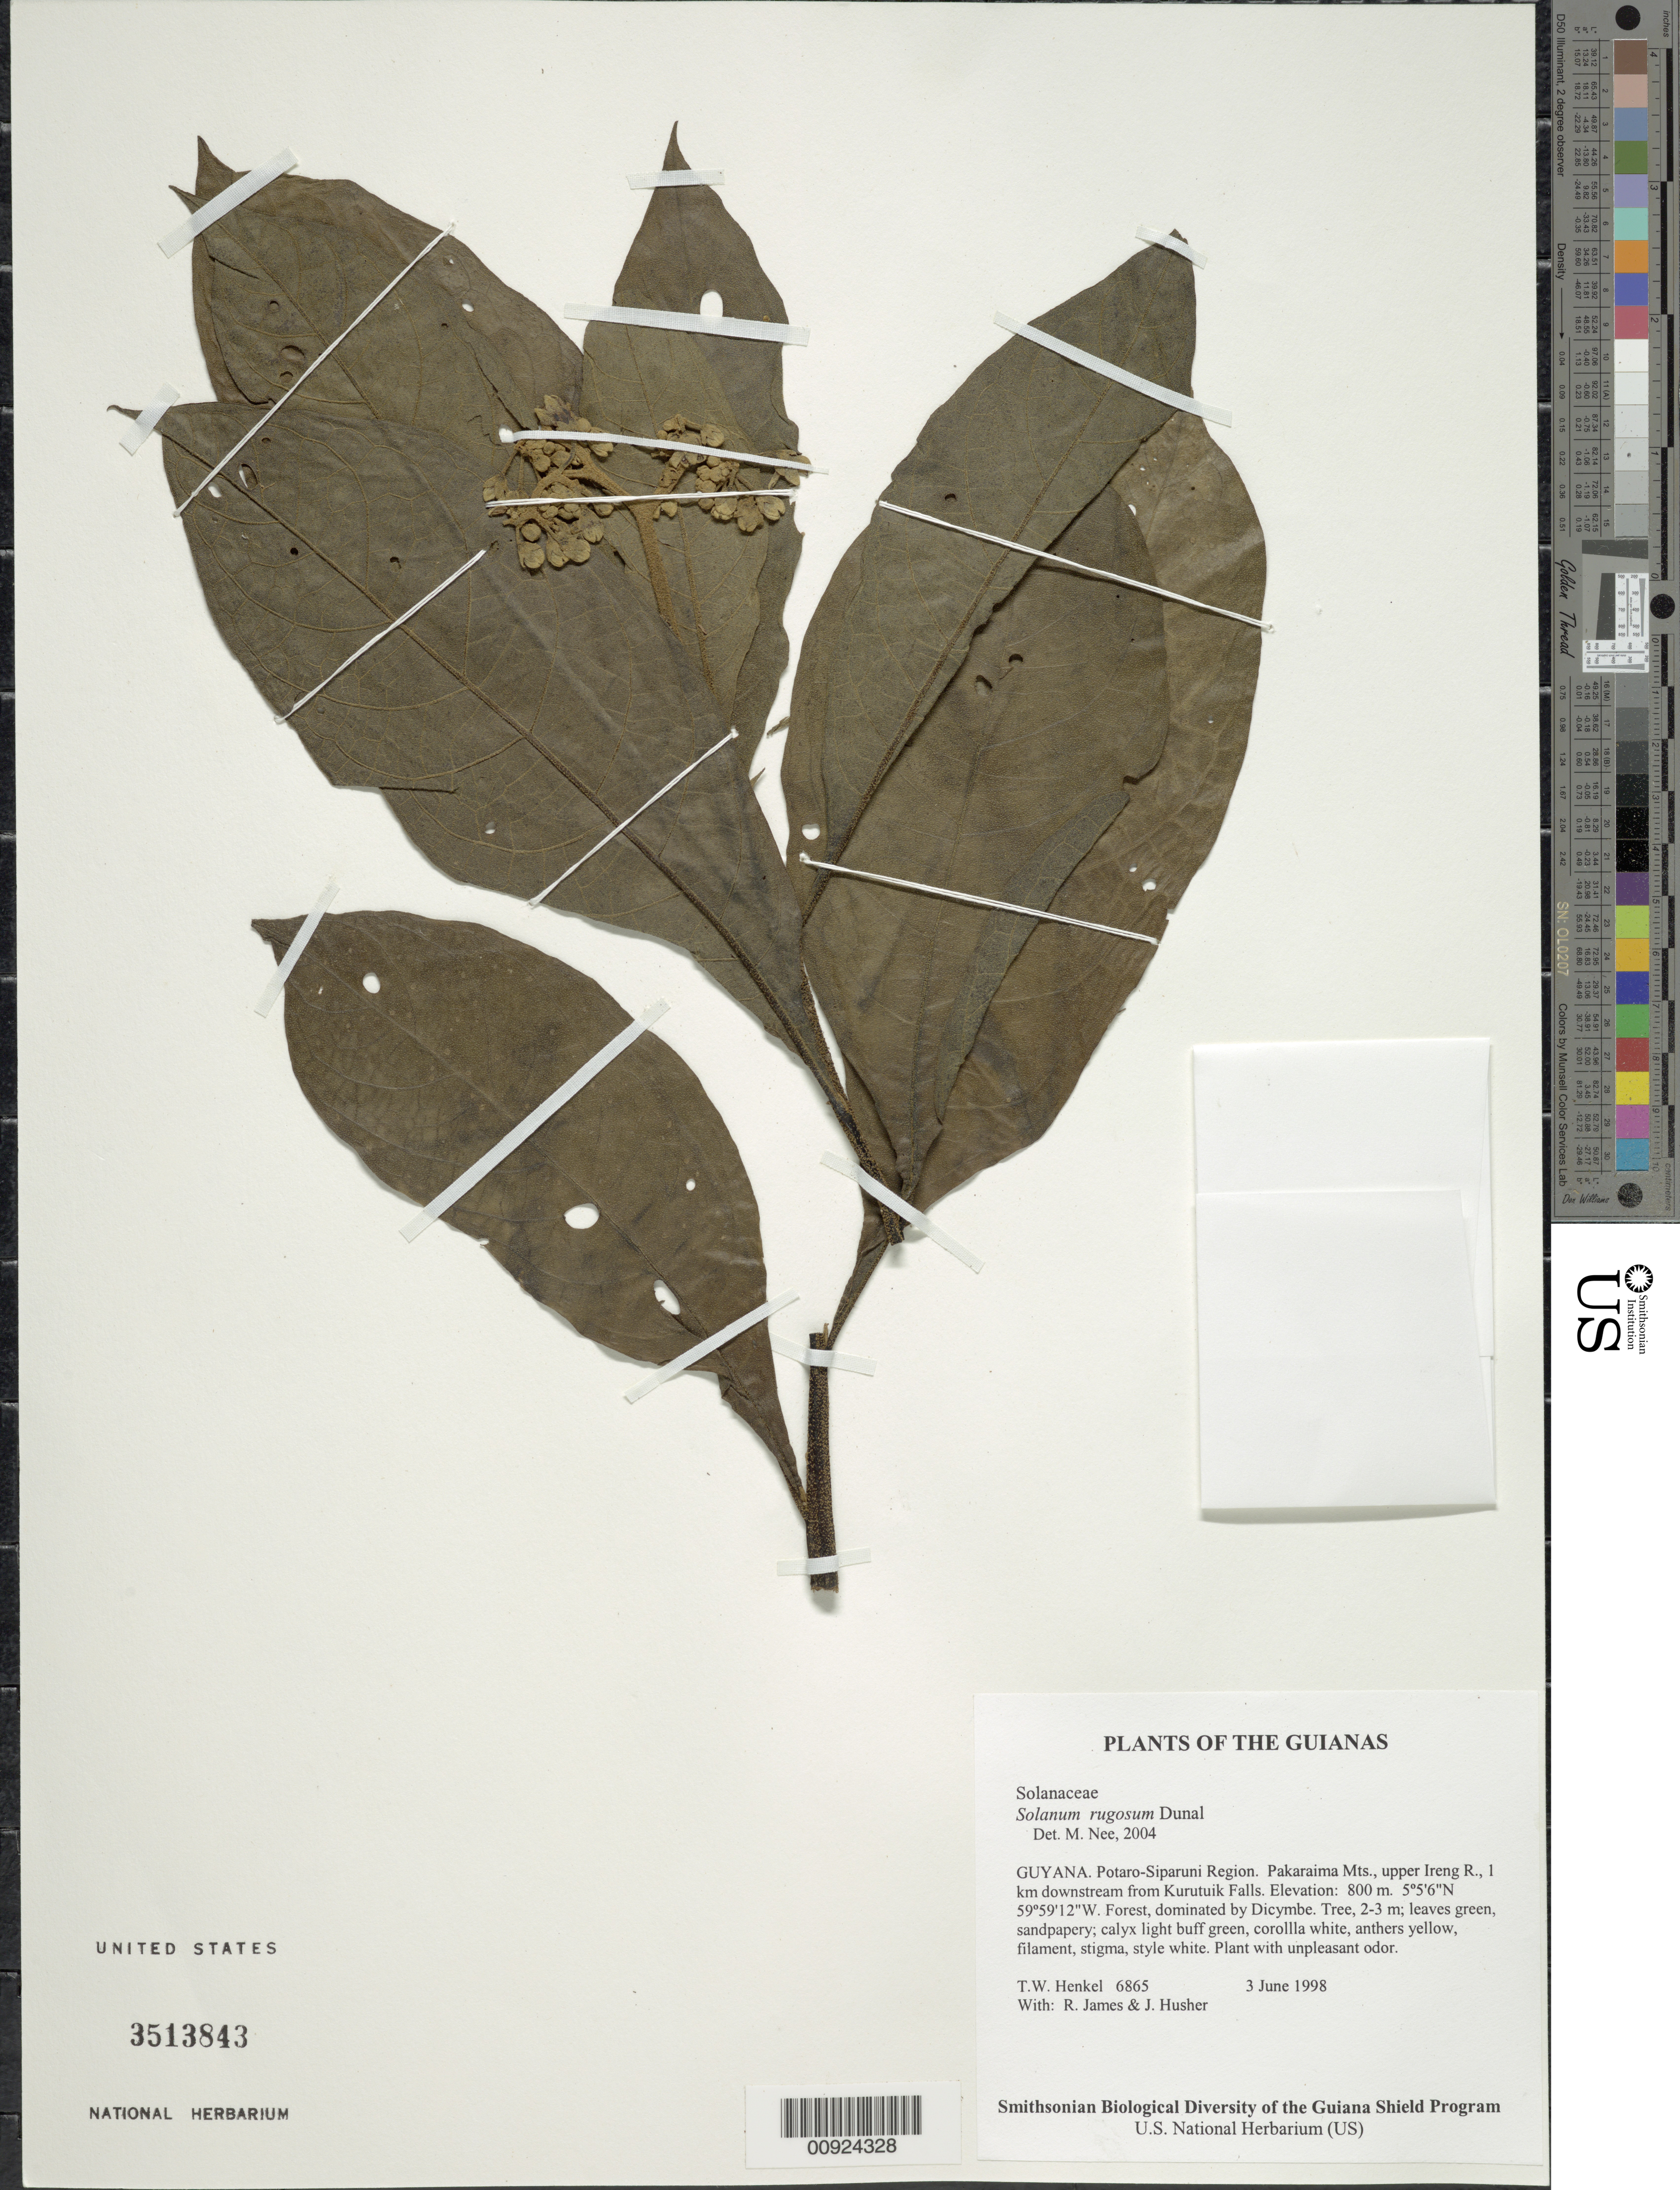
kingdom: Plantae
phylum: Tracheophyta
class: Magnoliopsida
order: Solanales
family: Solanaceae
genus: Solanum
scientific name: Solanum rugosum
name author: Dunal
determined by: Nee, Michael H.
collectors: T. Henkel, R. James & J. Husher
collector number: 6865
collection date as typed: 3 June 1998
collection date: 1998-06-03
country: Guyana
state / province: Potaro-Siparuni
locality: Pakaraima Mts., upper Ireng R., 1 km downstream from Kurutuik Falls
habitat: Forest, dominated by Dicymbe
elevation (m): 800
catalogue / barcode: US 3513843